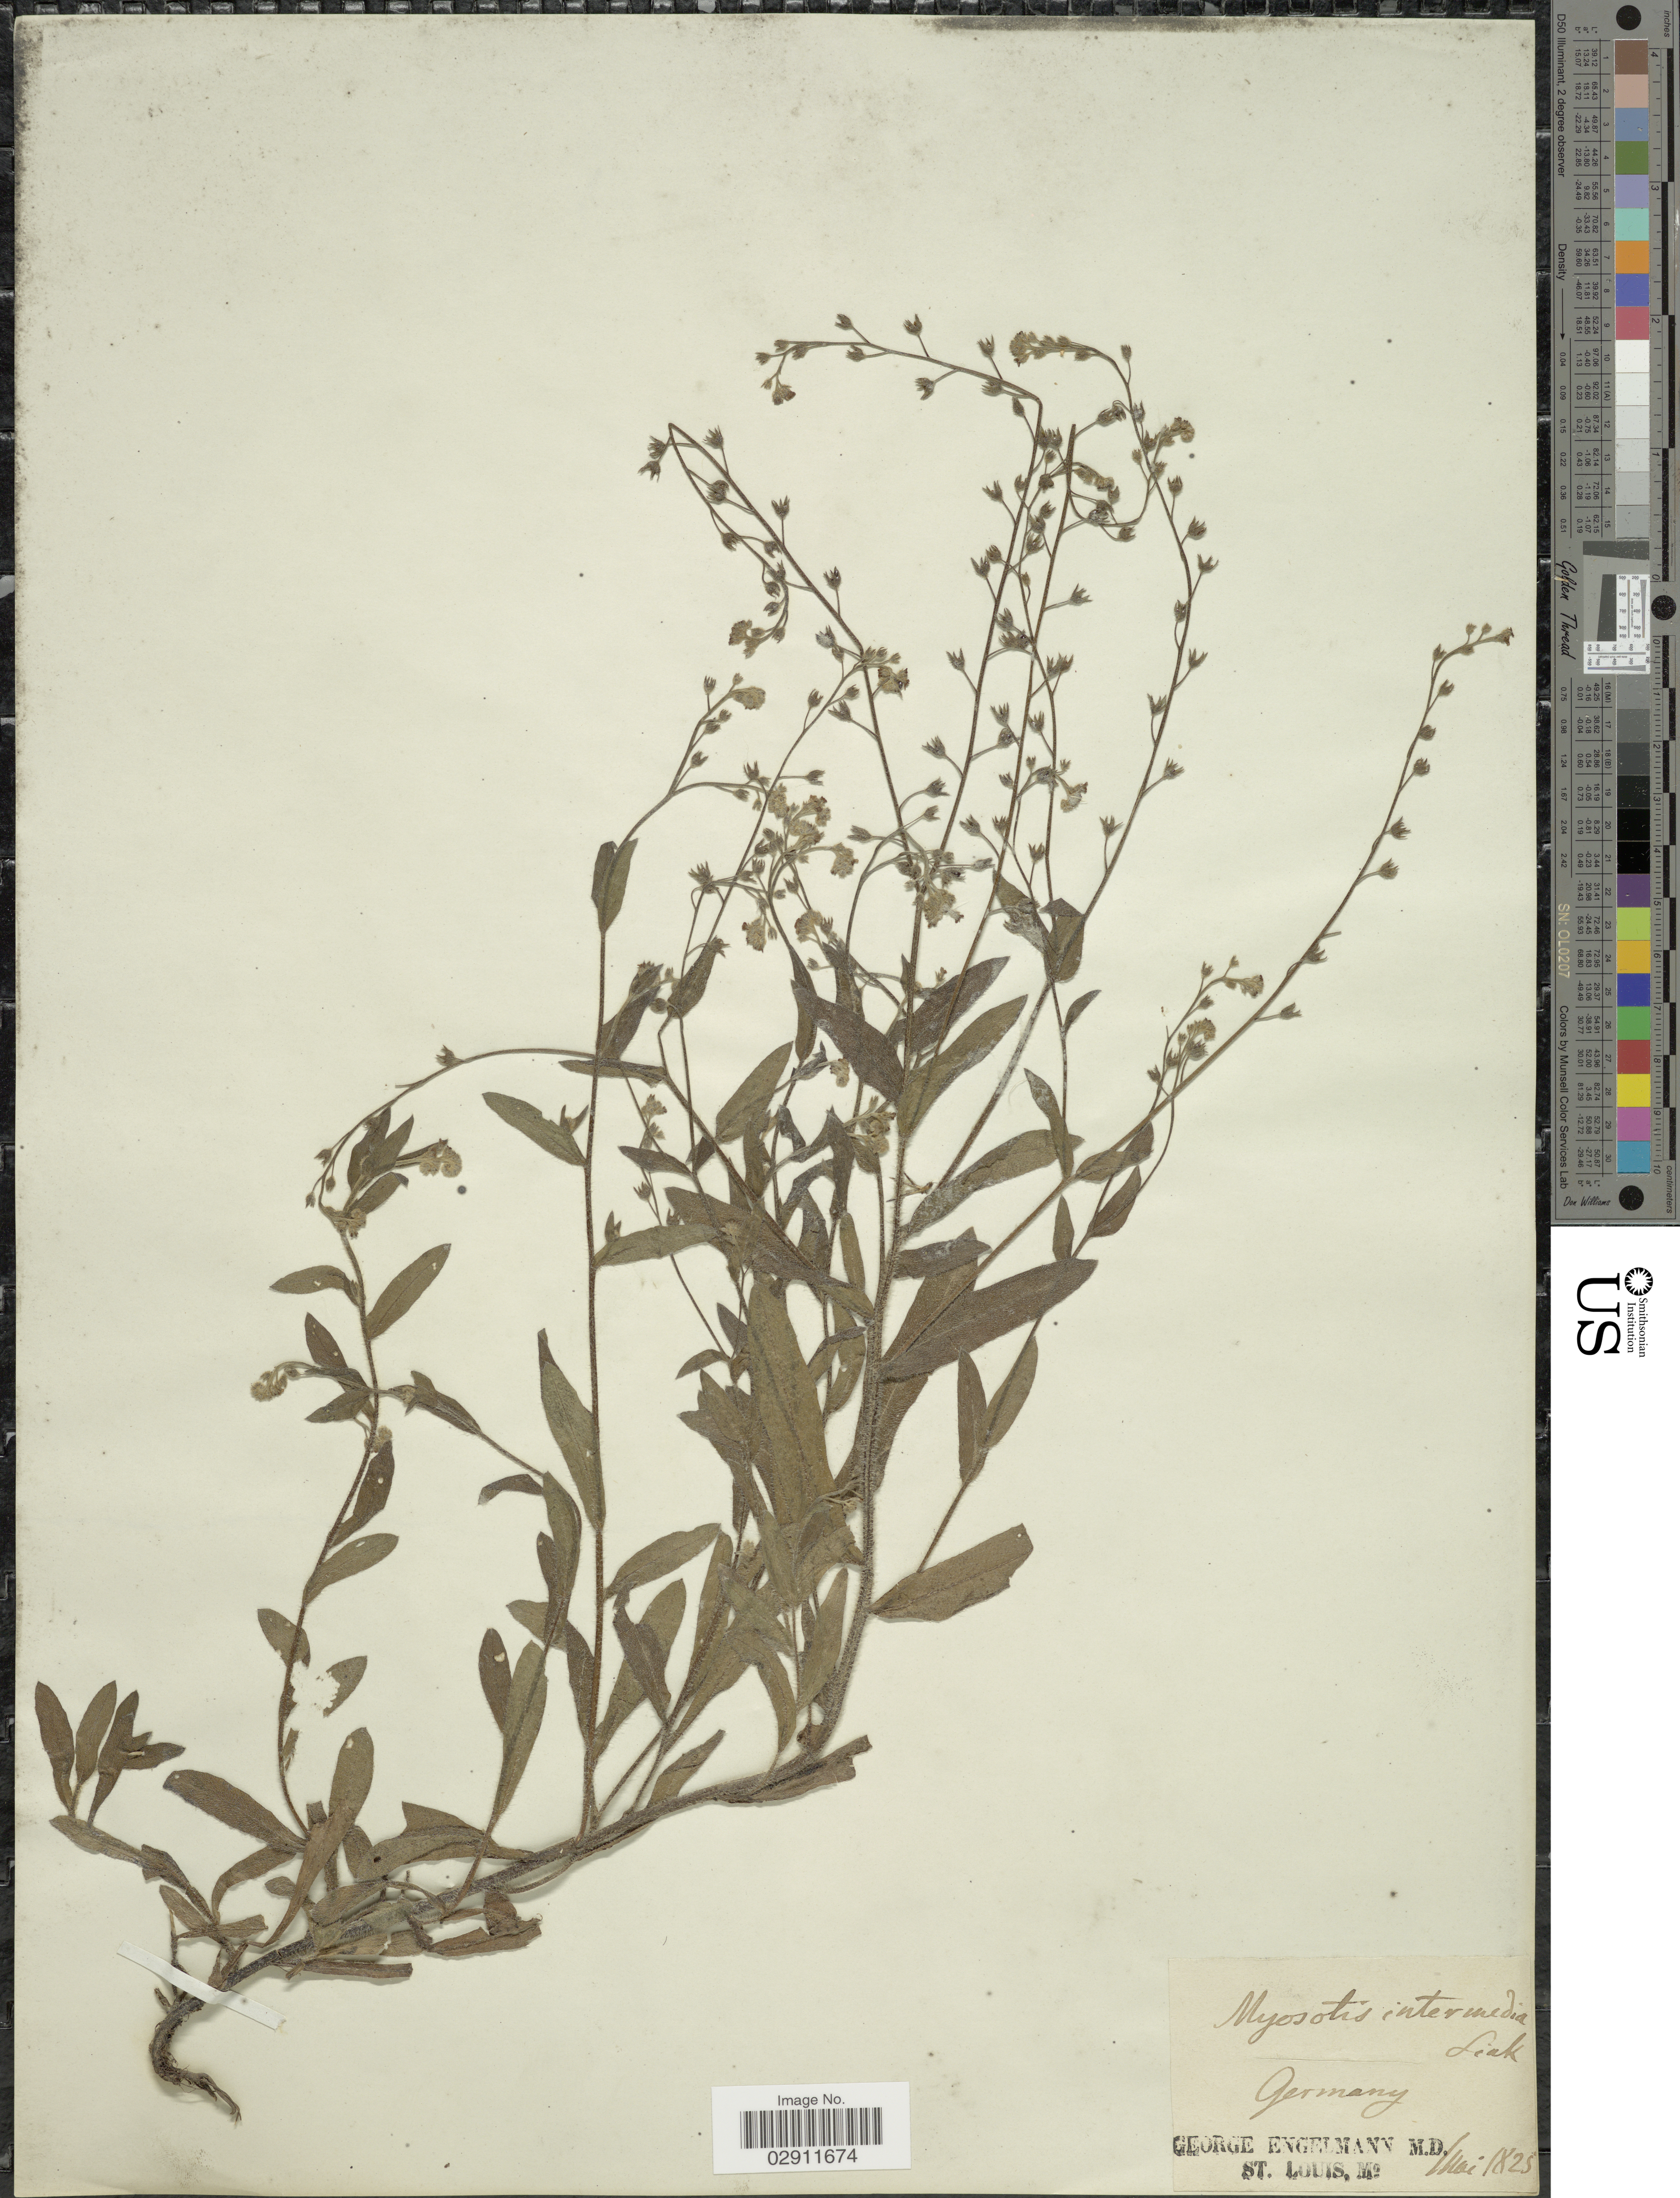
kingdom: Plantae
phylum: Tracheophyta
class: Magnoliopsida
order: Boraginales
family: Boraginaceae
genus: Myosotis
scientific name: Myosotis intermedia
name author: Link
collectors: G. Engelmann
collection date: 1825-05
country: Germany